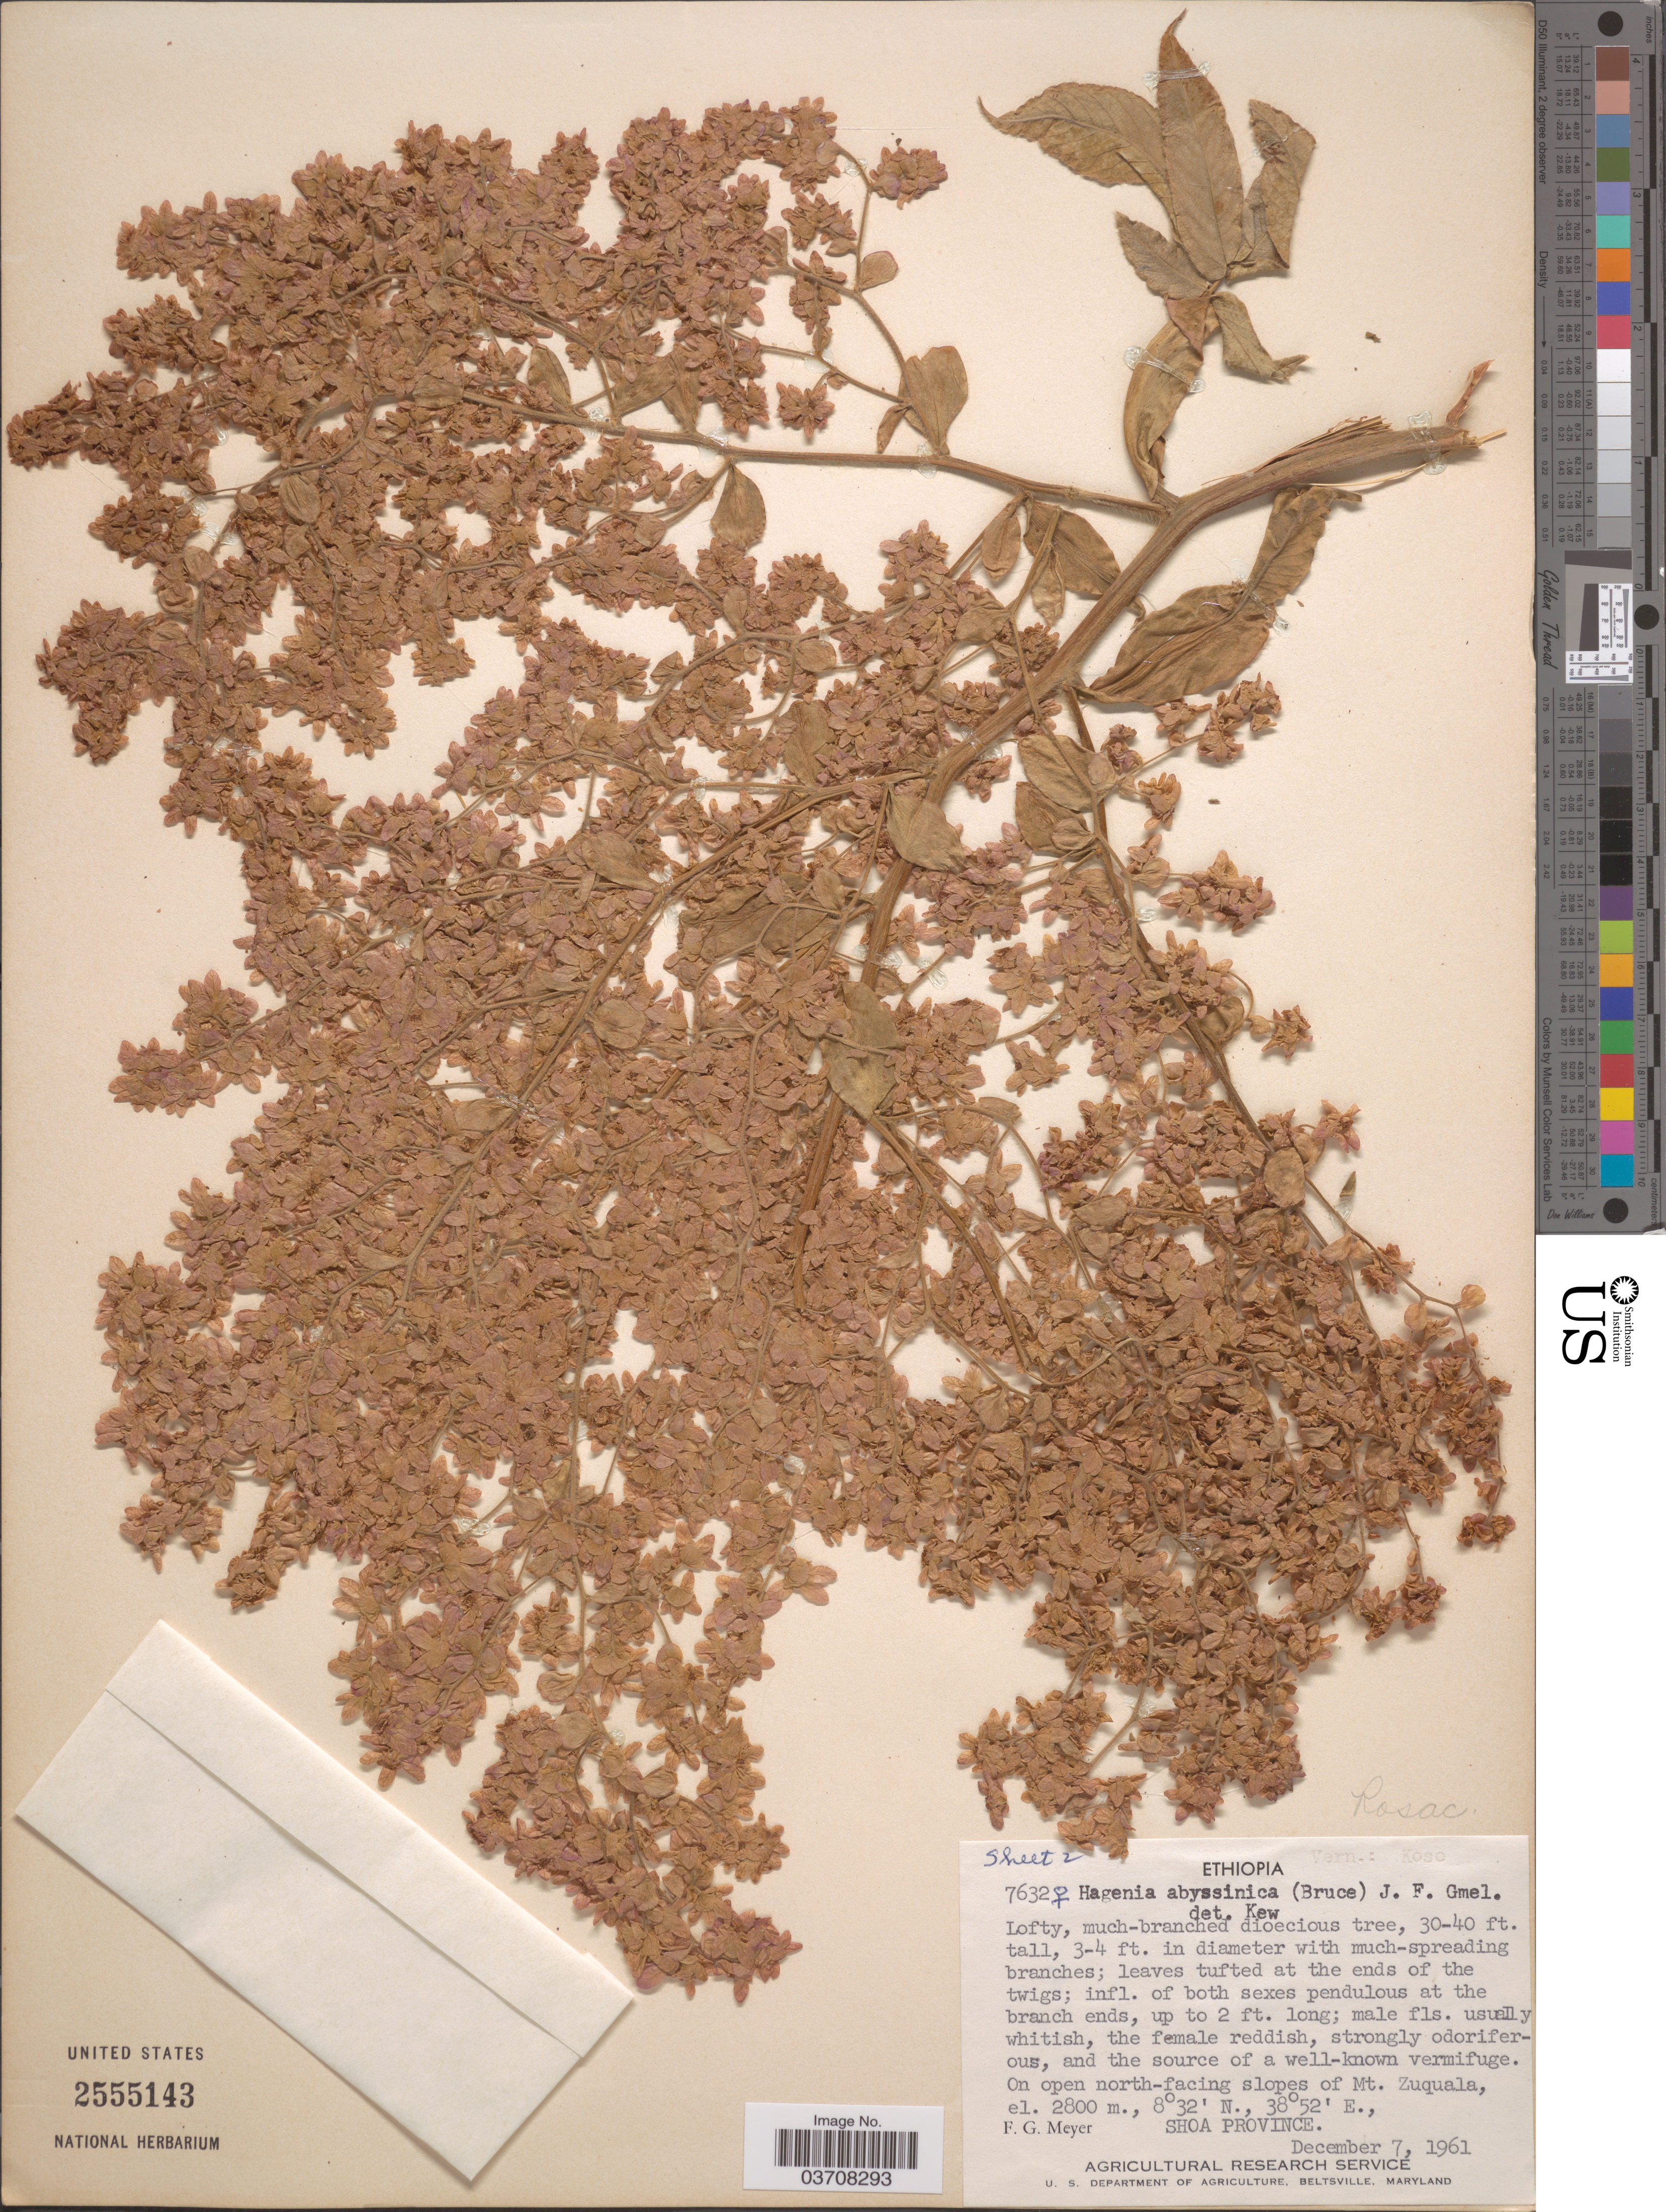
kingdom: Plantae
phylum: Tracheophyta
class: Magnoliopsida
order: Rosales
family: Rosaceae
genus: Hagenia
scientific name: Hagenia abyssinica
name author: (Bruce) J.F. Gmel.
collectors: F. G. Meyer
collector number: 7632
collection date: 1961-12-07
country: Ethiopia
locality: On open north-facing sloeps of Mt. Zuquala, Shoa Province.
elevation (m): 2800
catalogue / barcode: US 2555143